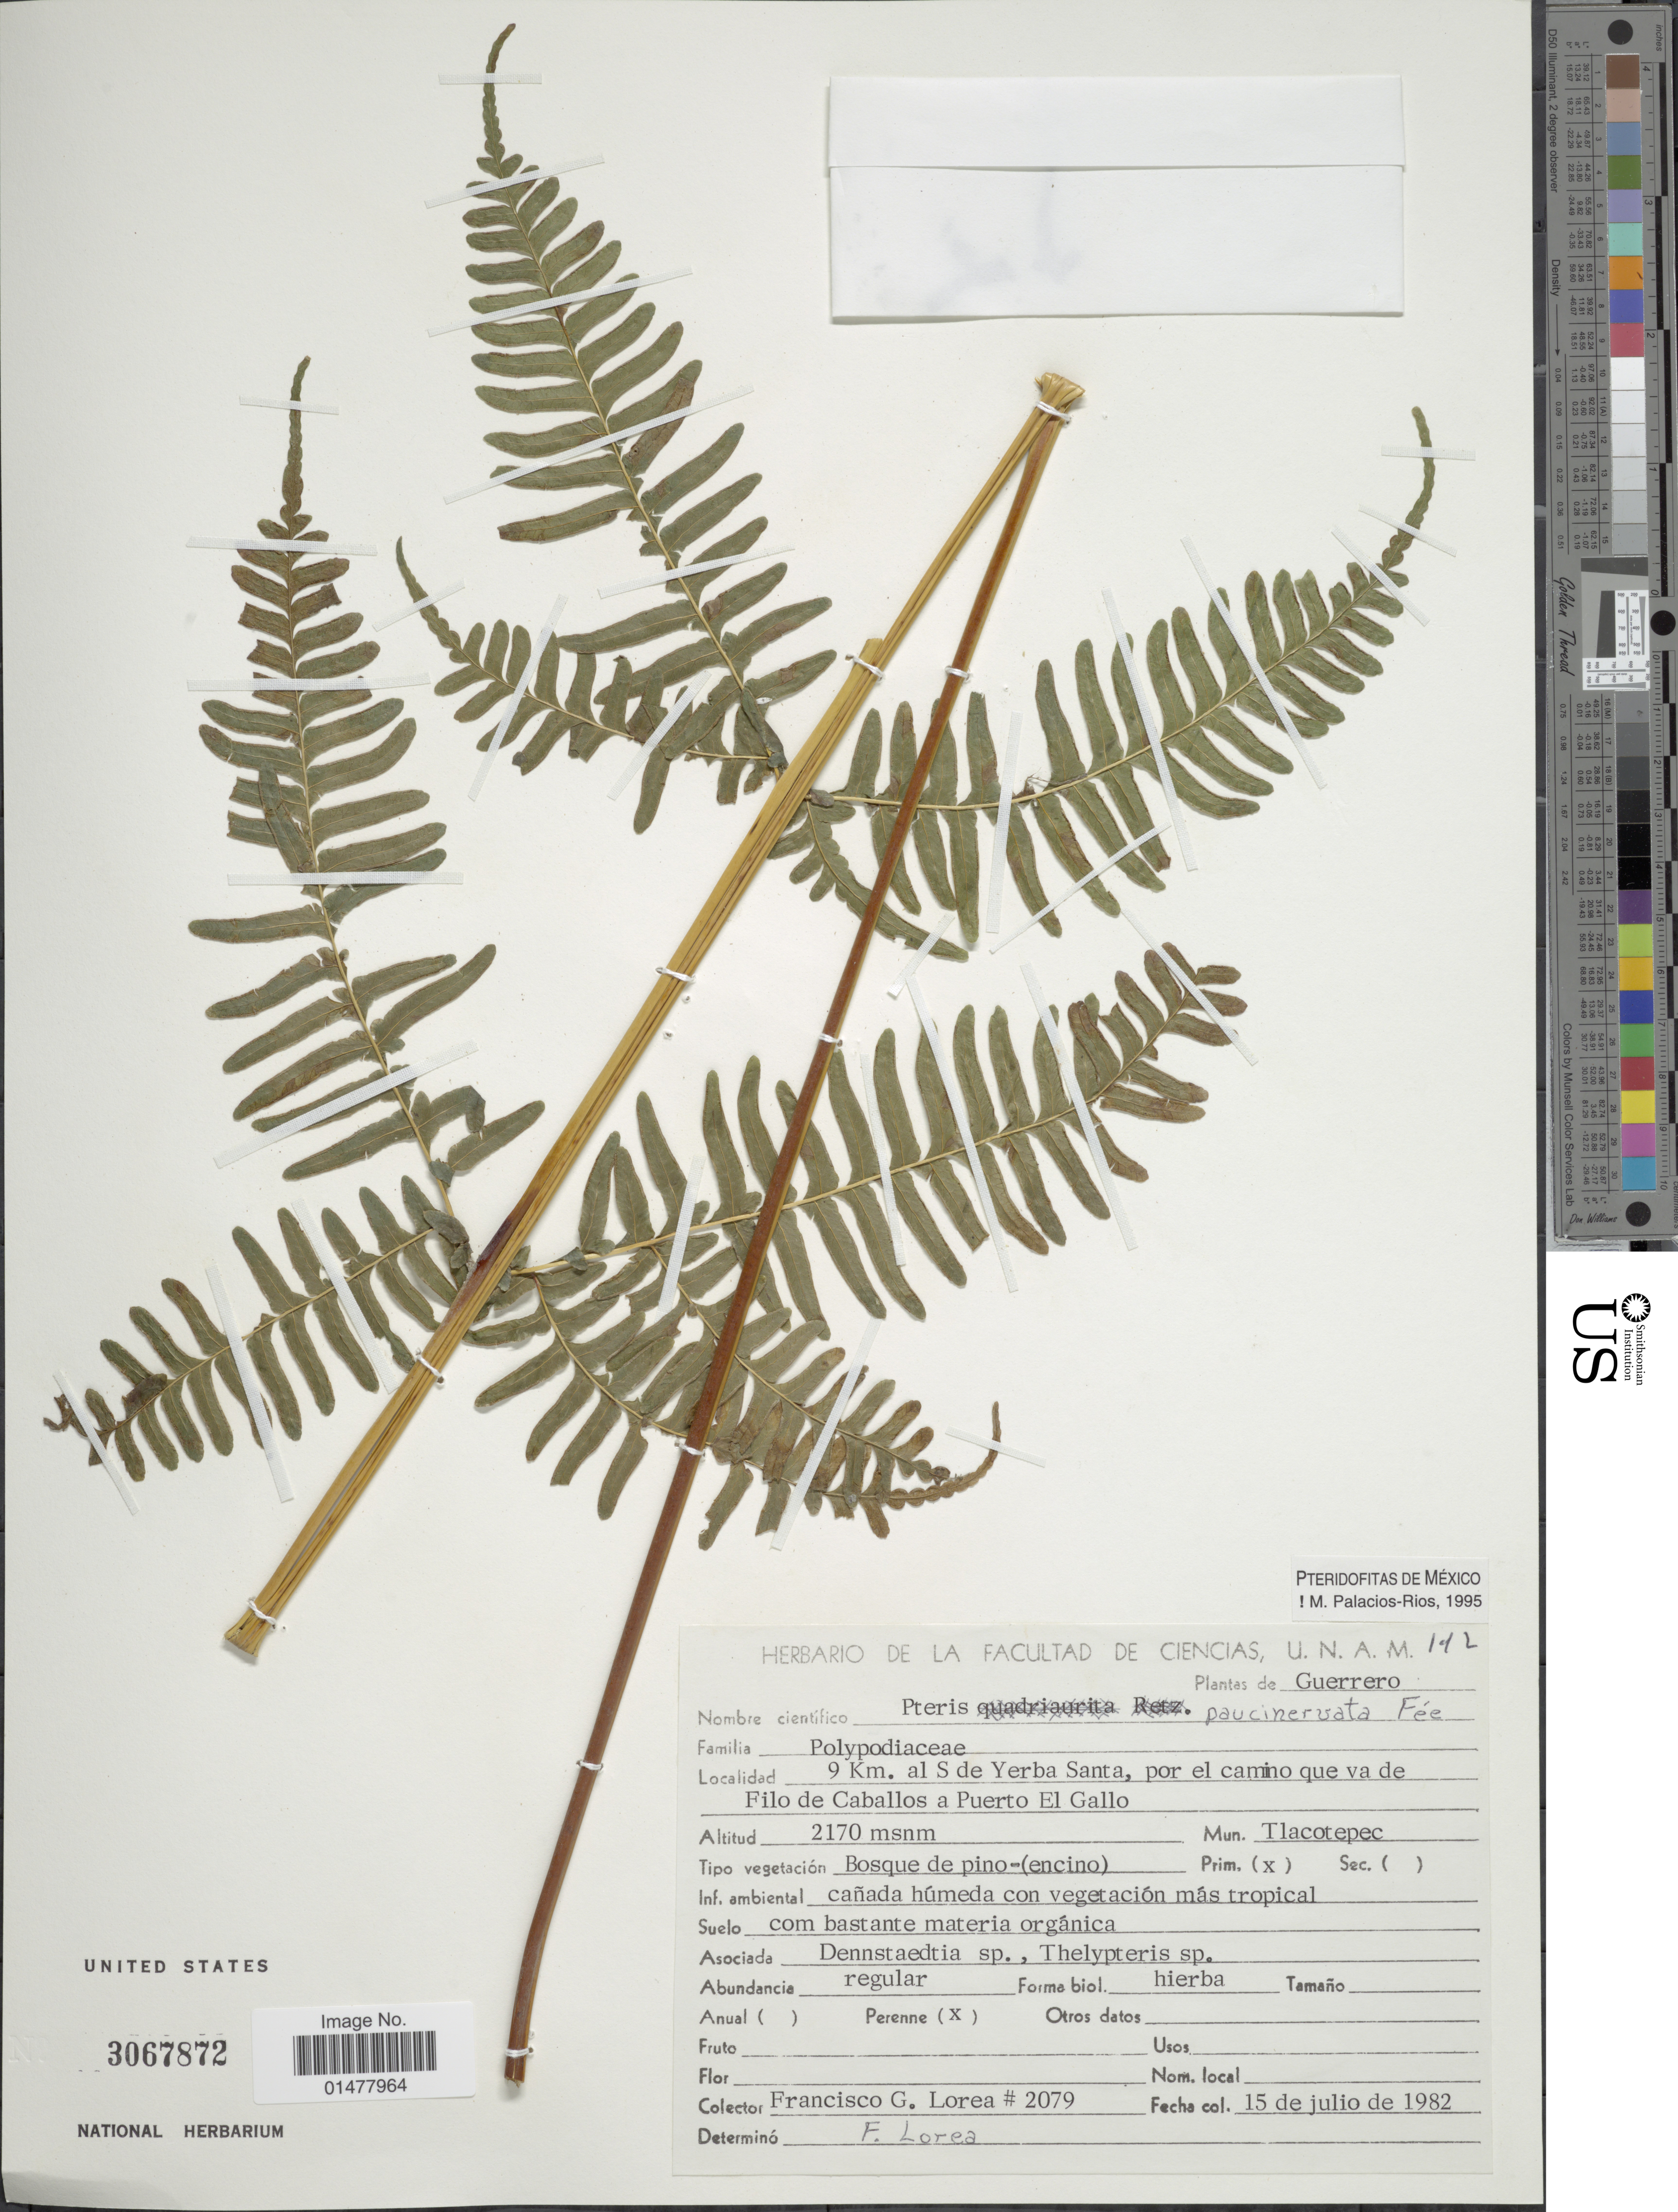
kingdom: Plantae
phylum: Tracheophyta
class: Polypodiopsida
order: Polypodiales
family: Pteridaceae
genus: Pteris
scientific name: Pteris paucinervata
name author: Fée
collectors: F. Lorea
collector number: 2079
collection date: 1982-07-15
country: Mexico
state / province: Guerrero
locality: Plantas de Guerrero, 9km al S de Yerba Santa, por el camino que va de Filo de Caballos a Puerto El Gallo, Mun. Tlacotepec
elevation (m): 2170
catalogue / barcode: US 3067872